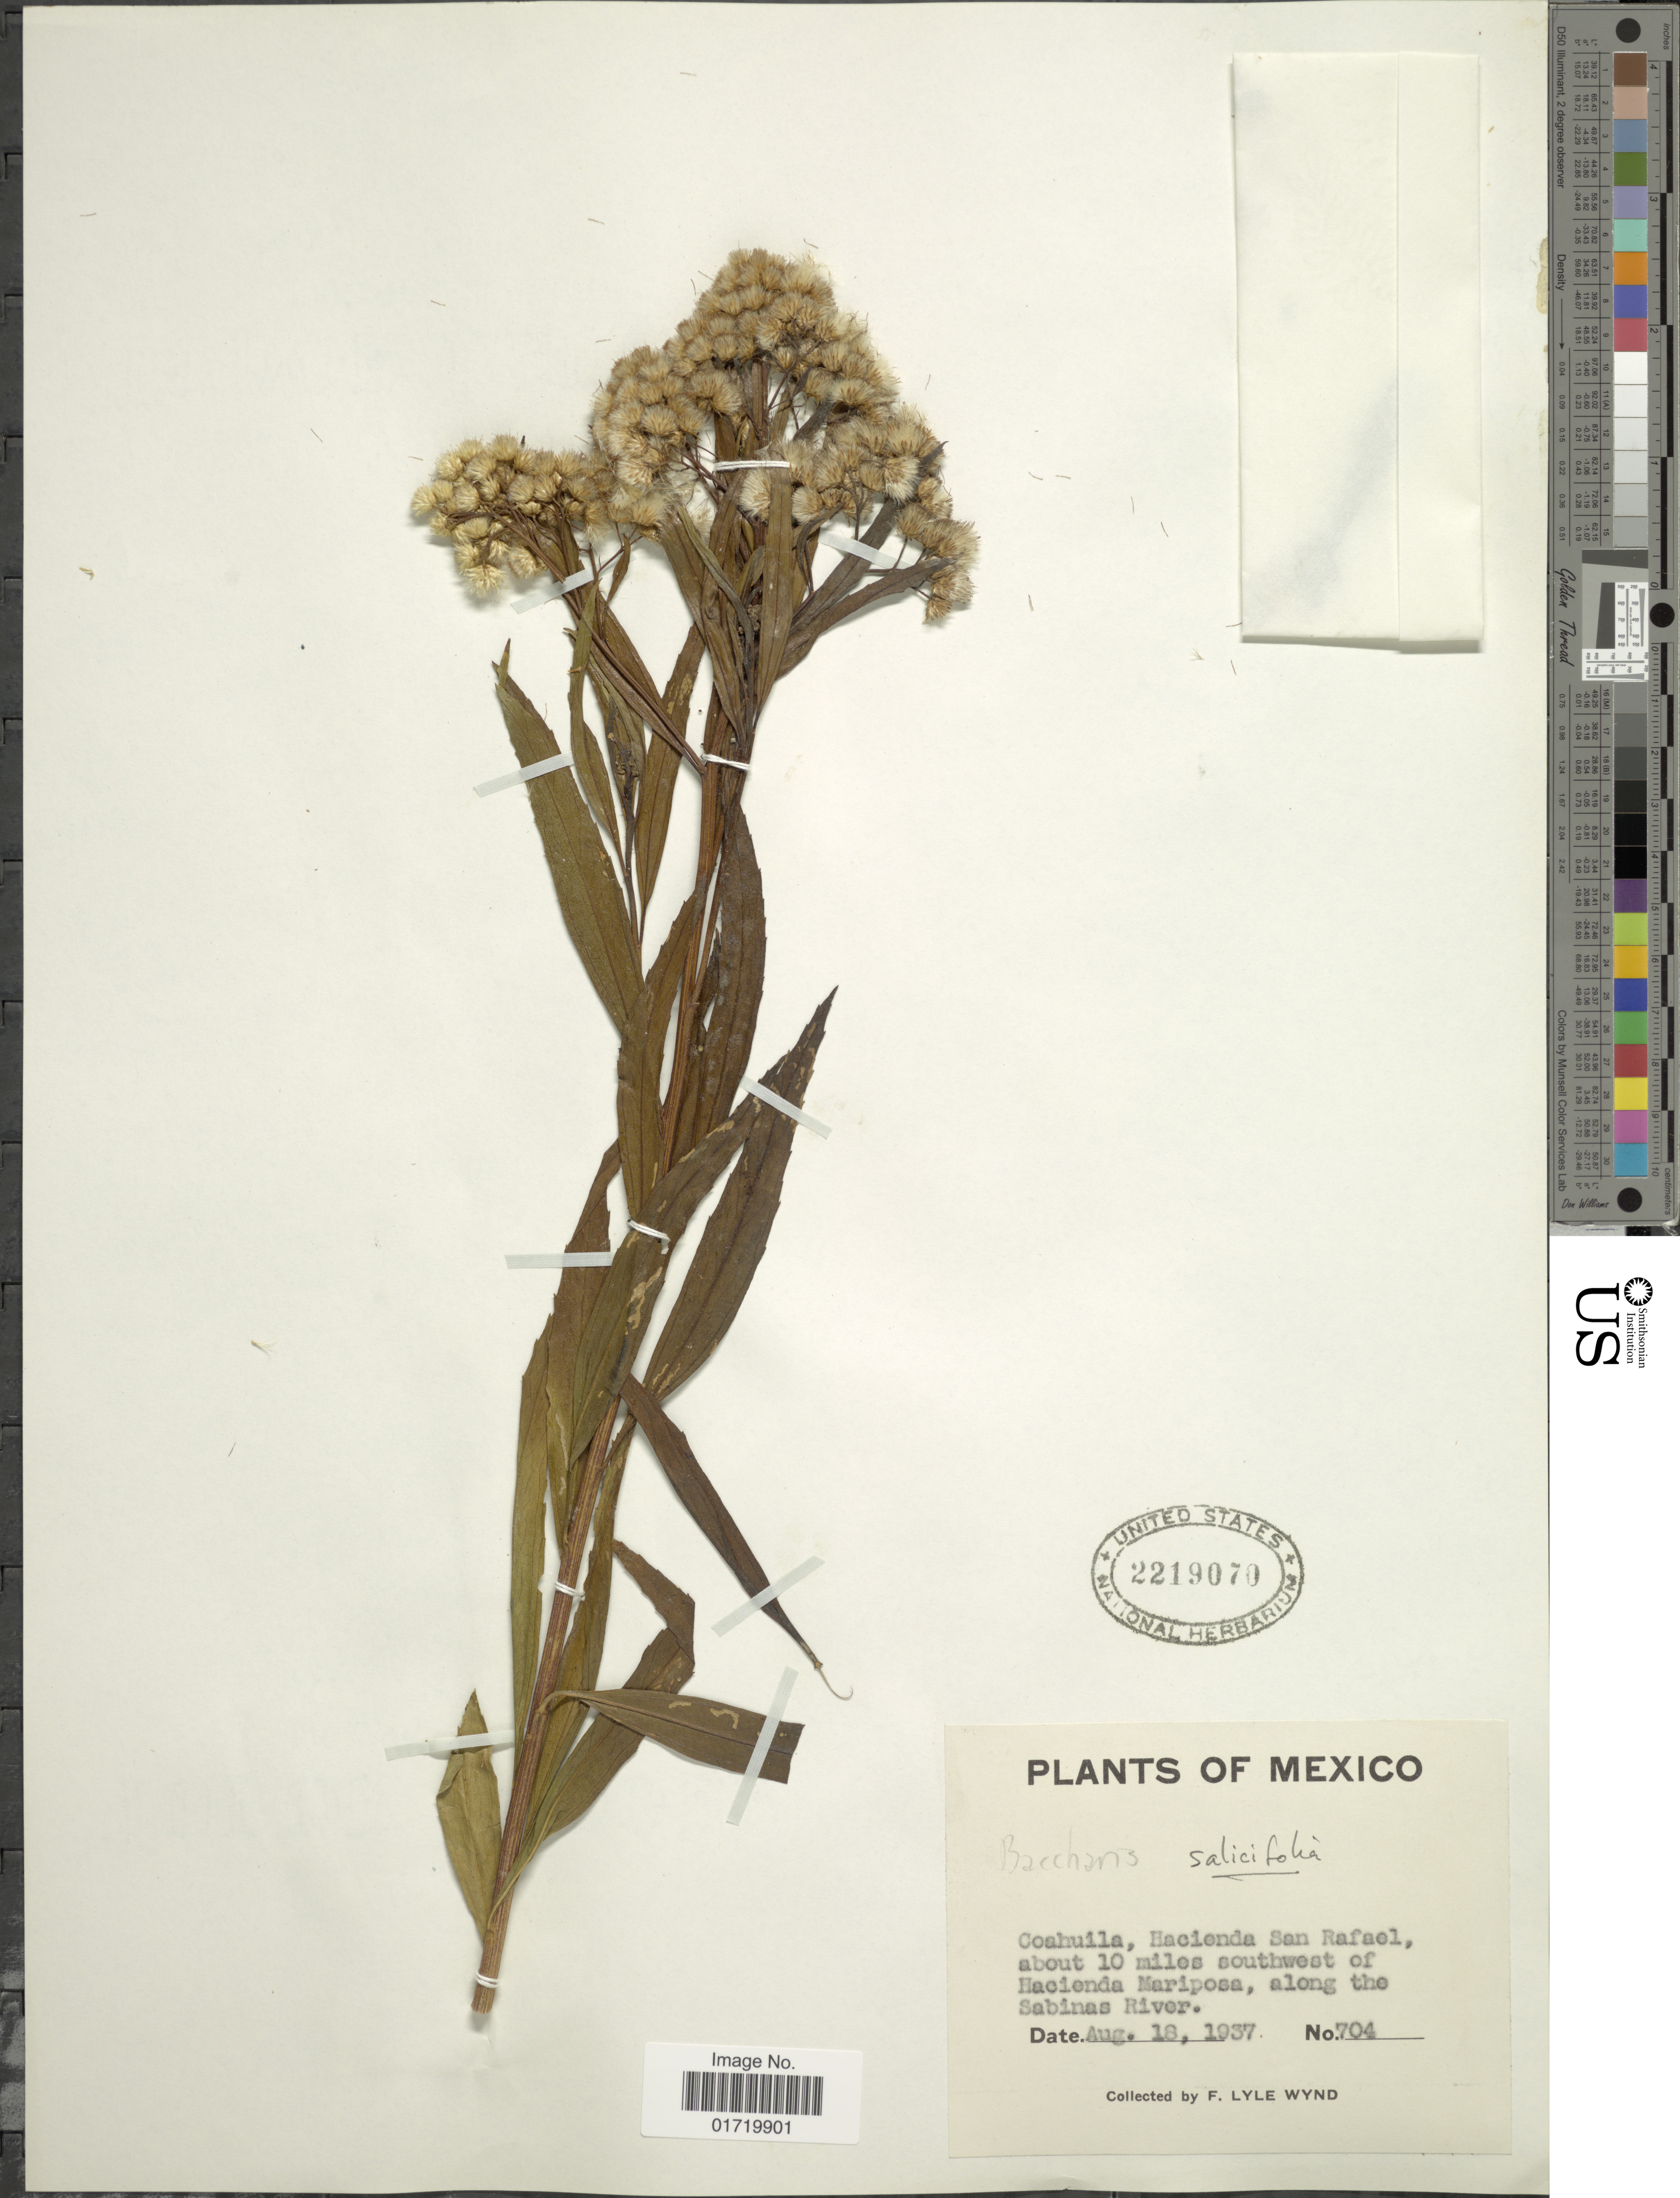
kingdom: Plantae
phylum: Tracheophyta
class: Magnoliopsida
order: Asterales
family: Asteraceae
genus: Baccharis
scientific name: Baccharis salicifolia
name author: (Ruiz & Pav.) Pers.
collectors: F. L. Wynd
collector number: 704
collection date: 1937-08-18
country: Mexico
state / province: Coahuila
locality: Hacienda San Rafael, about 10 miles southwest of Hacienda Mariposa, along the Sabinas River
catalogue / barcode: US 2219070